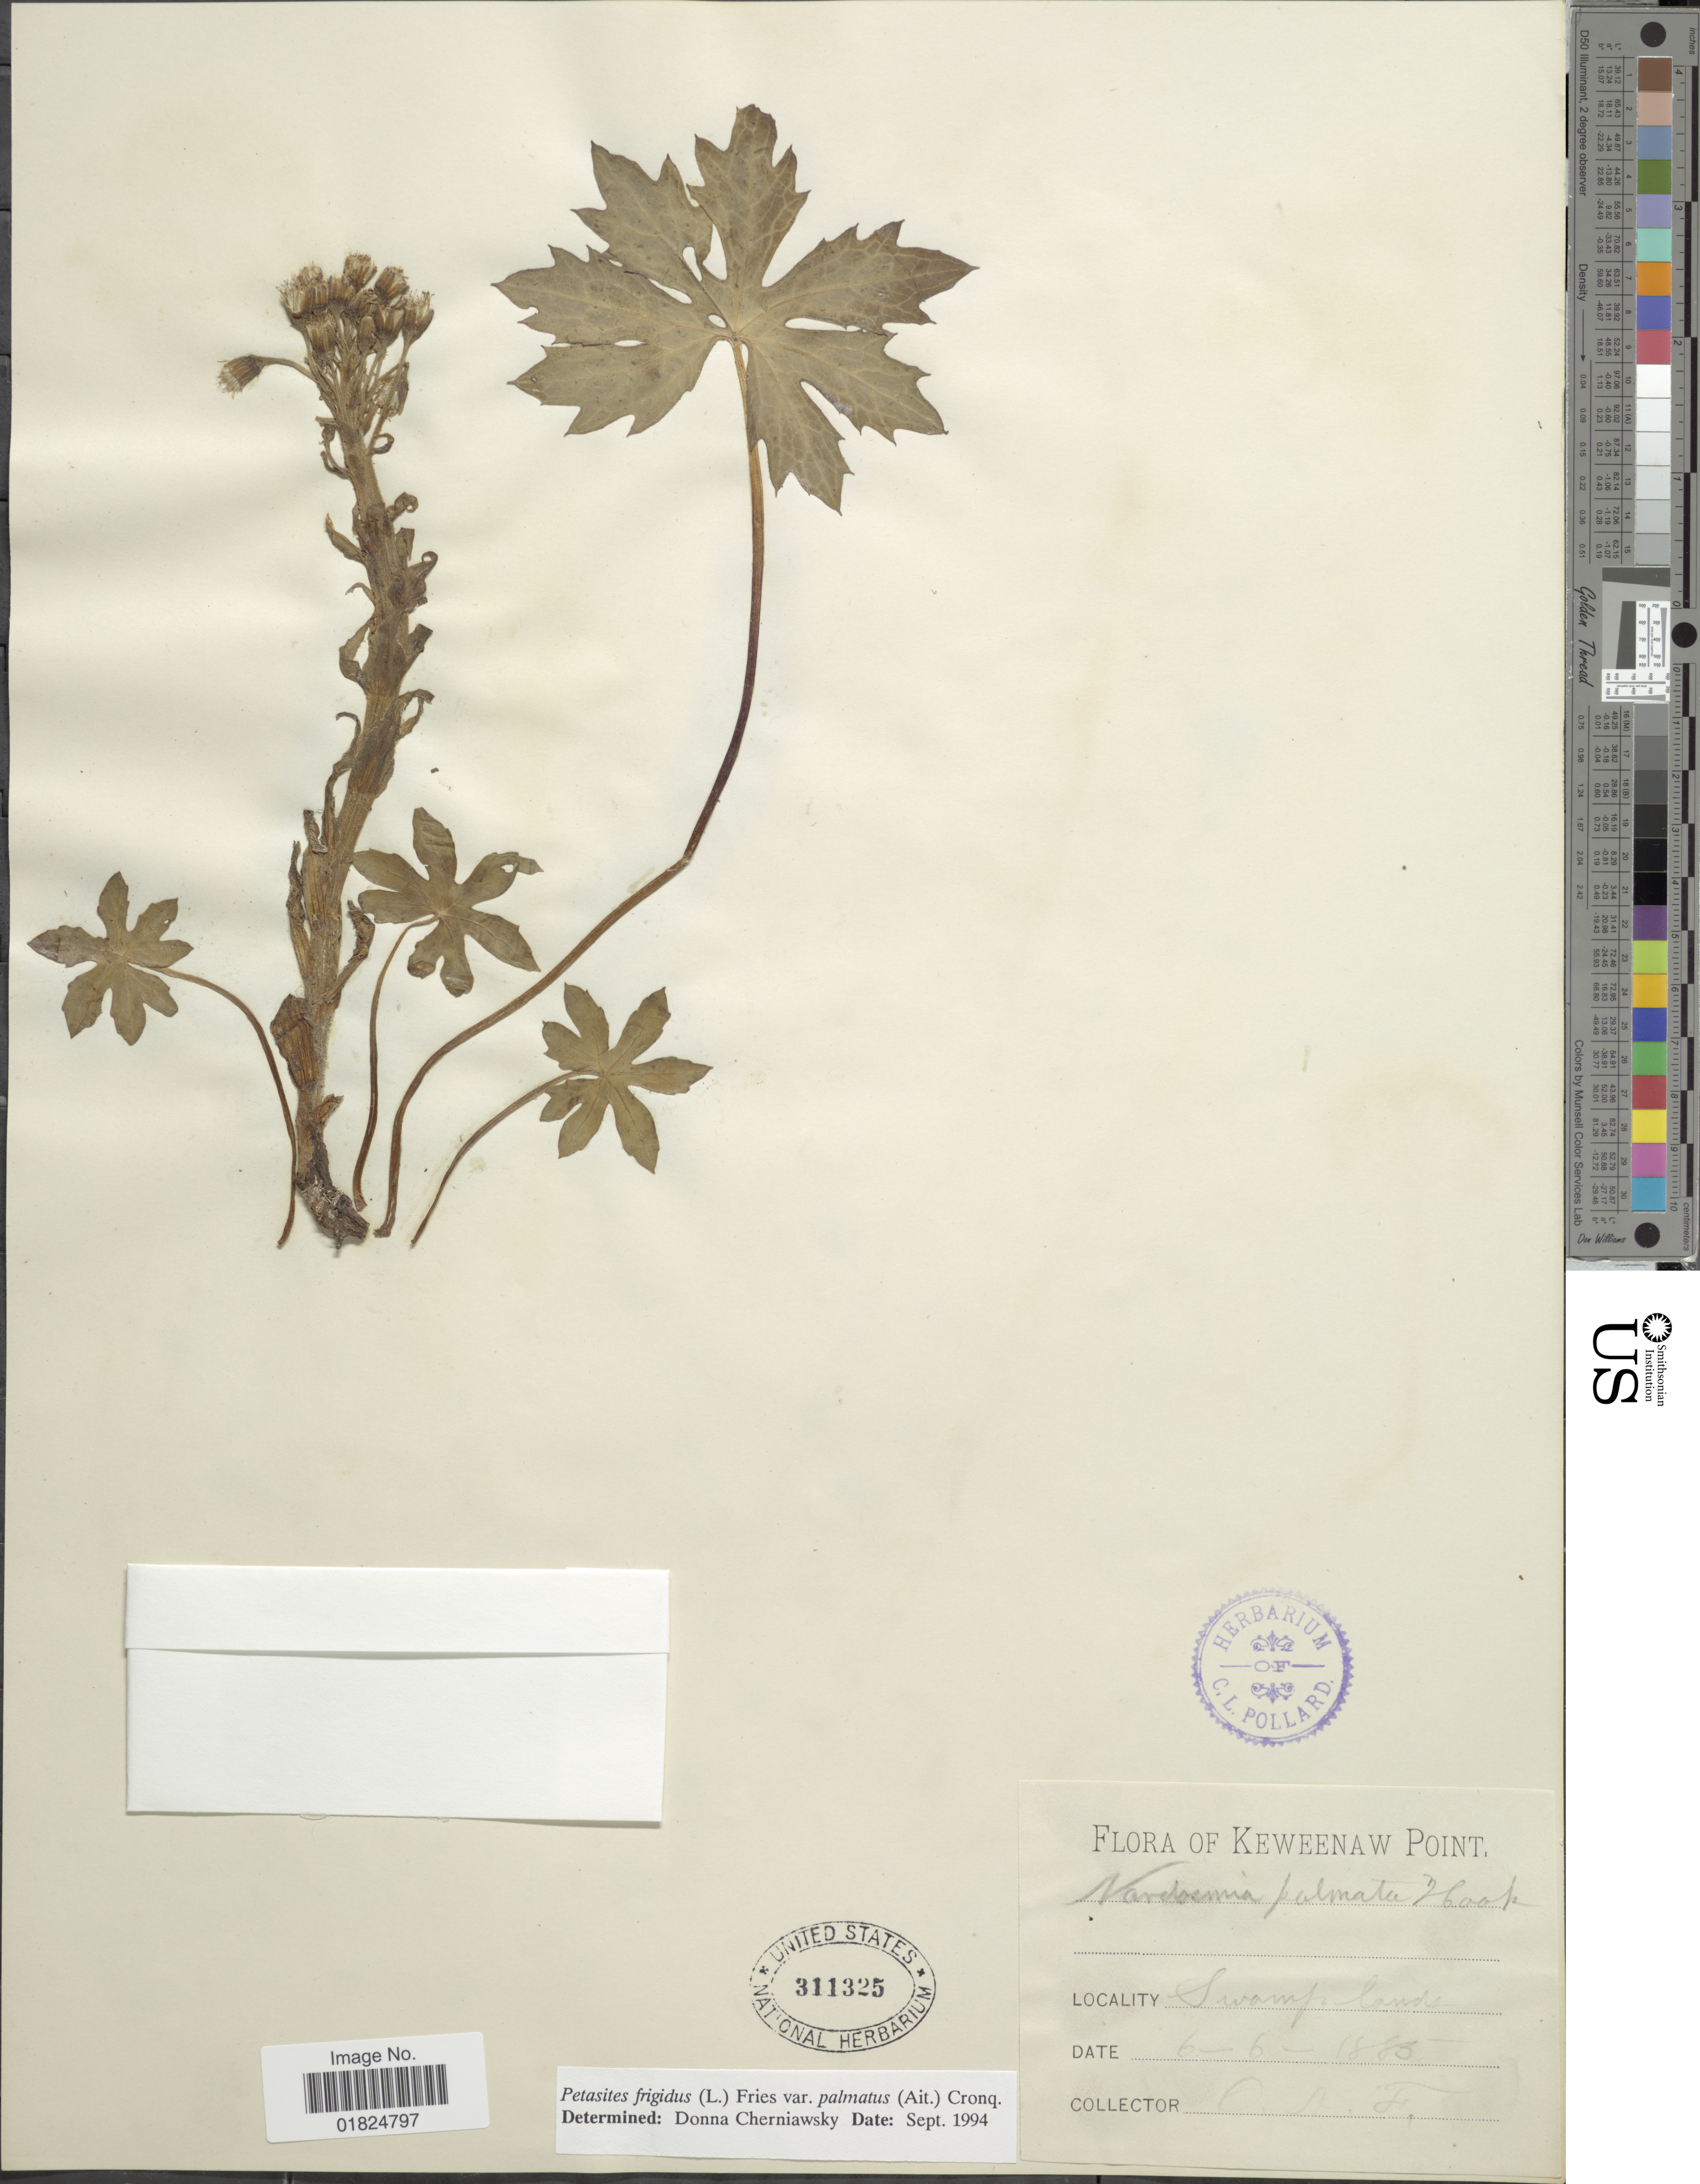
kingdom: Plantae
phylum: Tracheophyta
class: Magnoliopsida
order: Asterales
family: Asteraceae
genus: Petasites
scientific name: Petasites frigidus var. palmatus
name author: (Aiton) Cody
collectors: O. Farwell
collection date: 1885-06-06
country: United States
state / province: Michigan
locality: Keweenaw Point. Swamp land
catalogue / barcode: US 311325